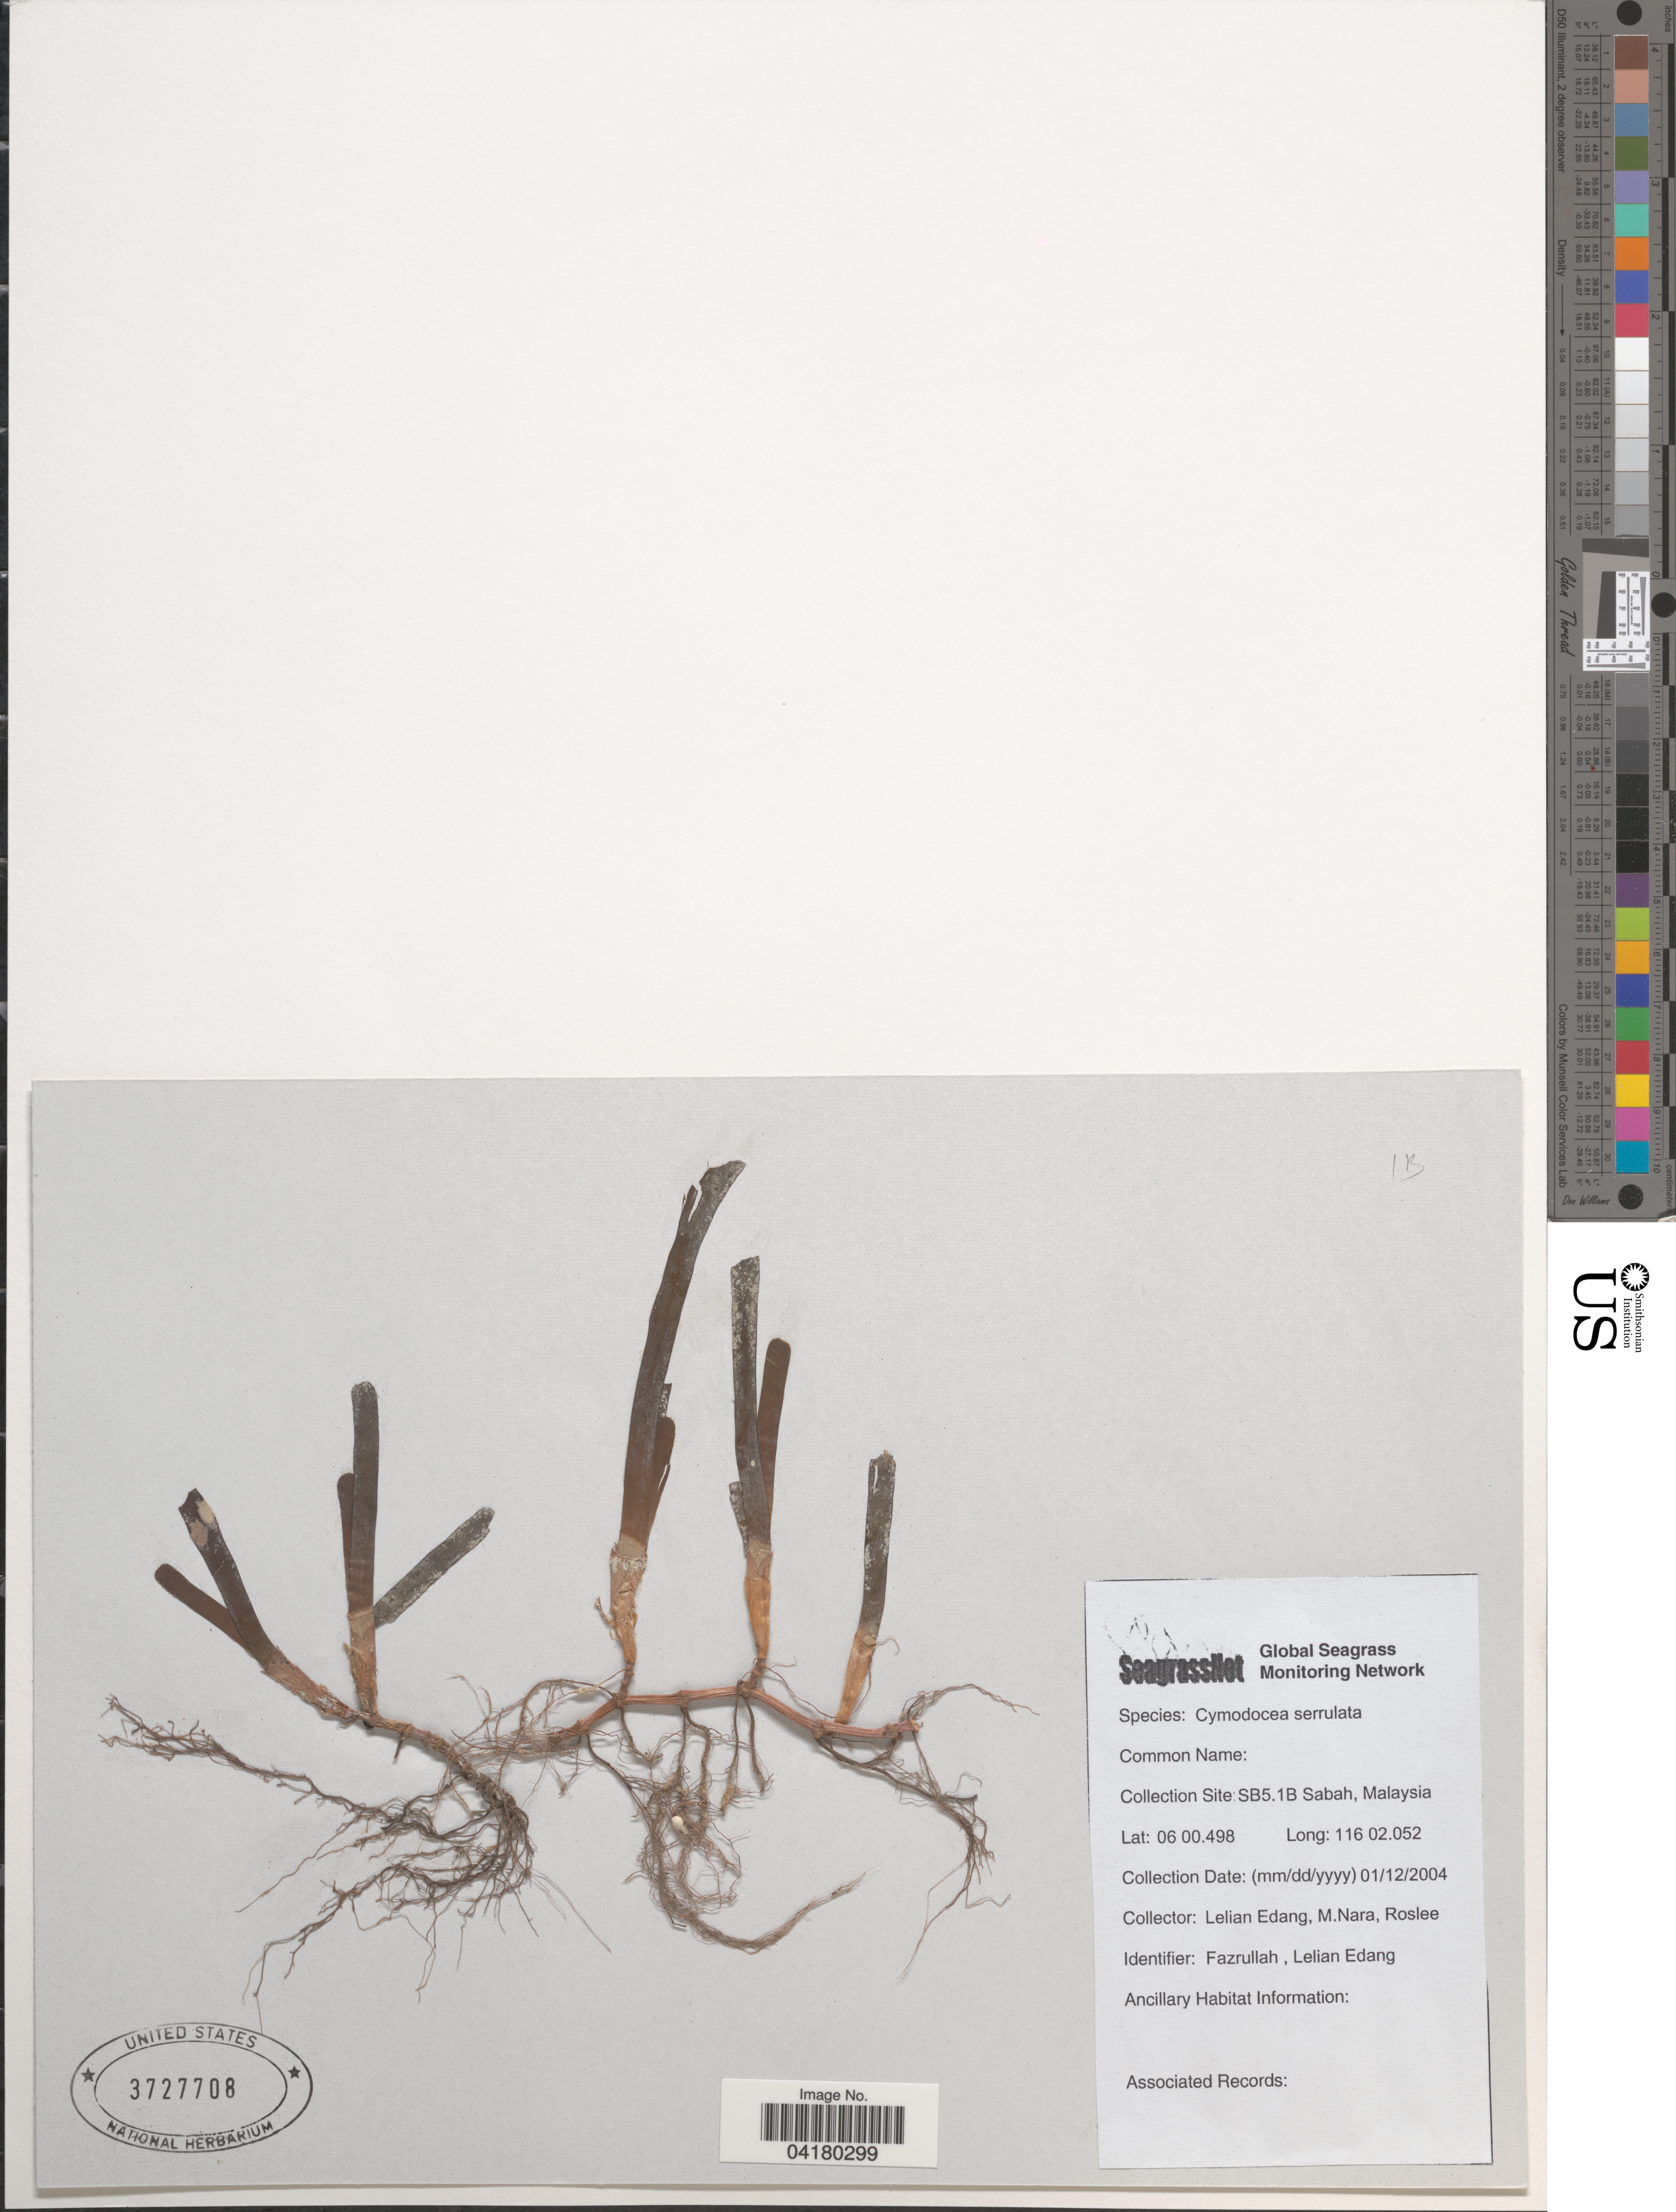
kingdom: Plantae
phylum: Tracheophyta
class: Liliopsida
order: Alismatales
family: Cymodoceaceae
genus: Cymodocea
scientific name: Cymodocea serrulata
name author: (R. Br.) Magnus & Ashers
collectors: L. Edang, M. Nara & Roslee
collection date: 2004-01-12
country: Malaysia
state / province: Sabah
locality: SB5.1B.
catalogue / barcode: US 3727708